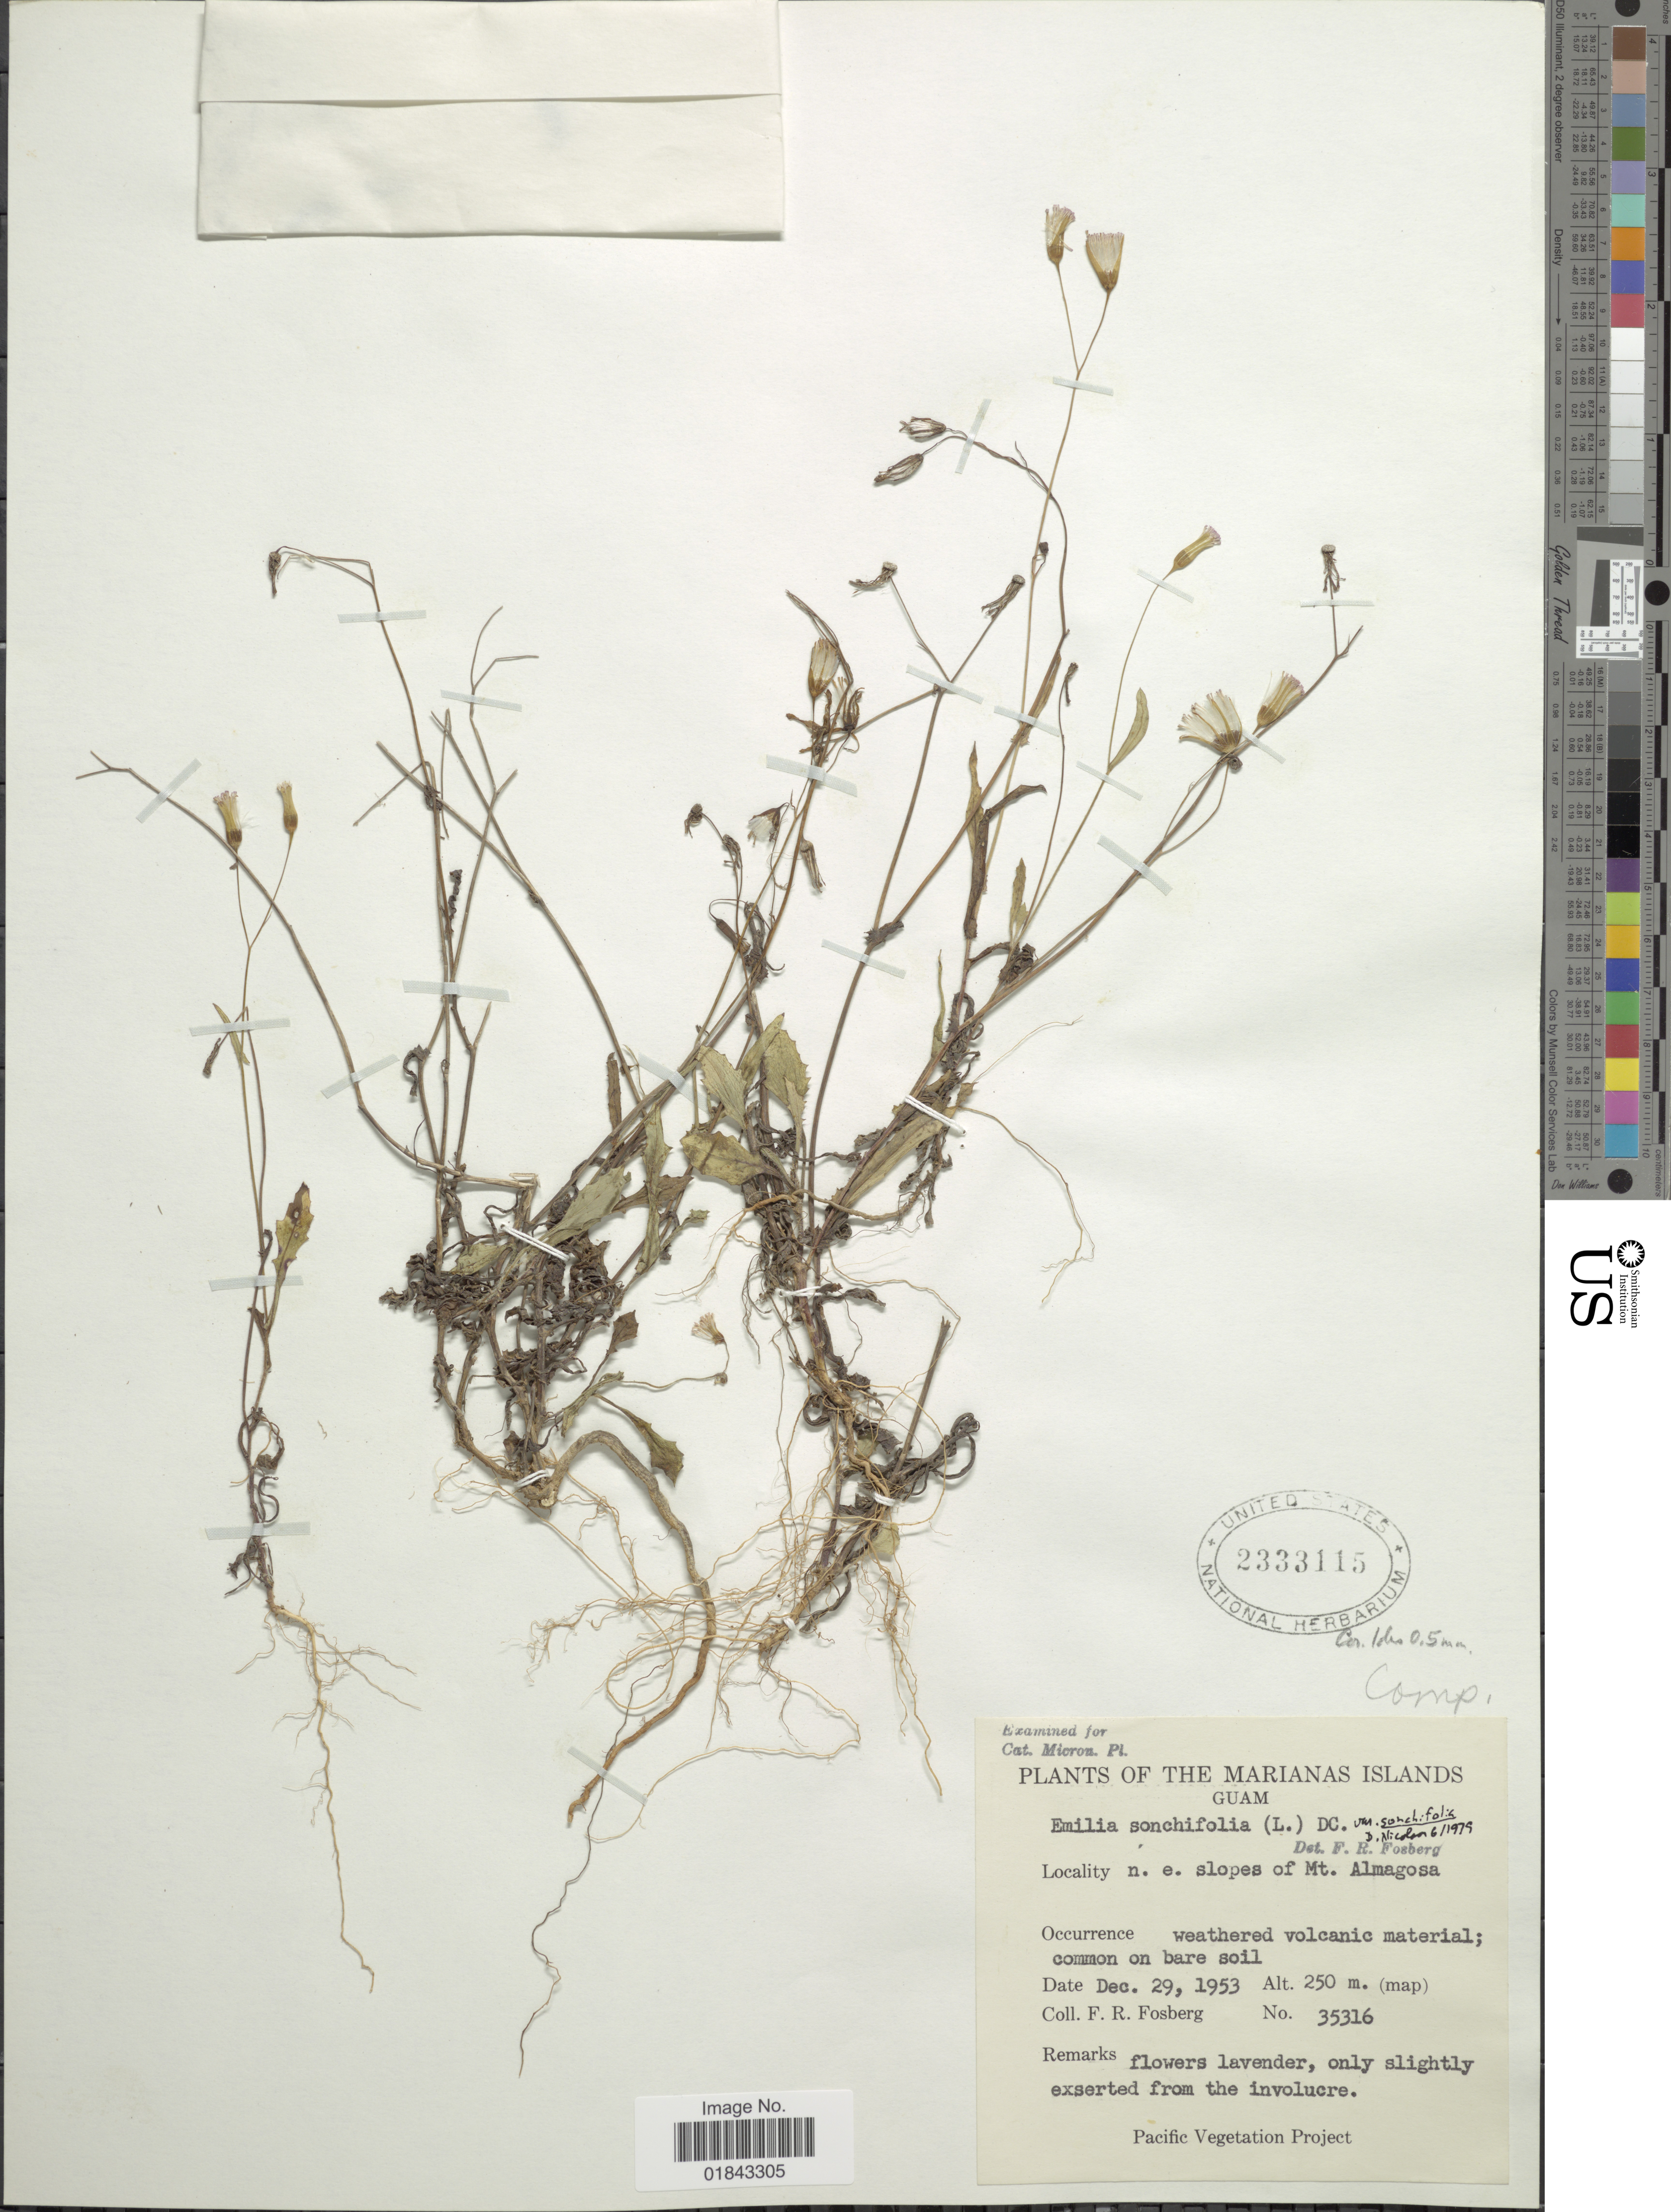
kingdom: Plantae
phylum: Tracheophyta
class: Magnoliopsida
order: Asterales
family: Asteraceae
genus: Emilia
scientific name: Emilia sonchifolia var. sonchifolia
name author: (L.) DC.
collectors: F. R. Fosberg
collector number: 35316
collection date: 1953-12-29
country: Guam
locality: Marianas Islands, n.e. slope of Mt. Almagosa, weathered volcanic material; common on bare soil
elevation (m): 250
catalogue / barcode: US 2333115